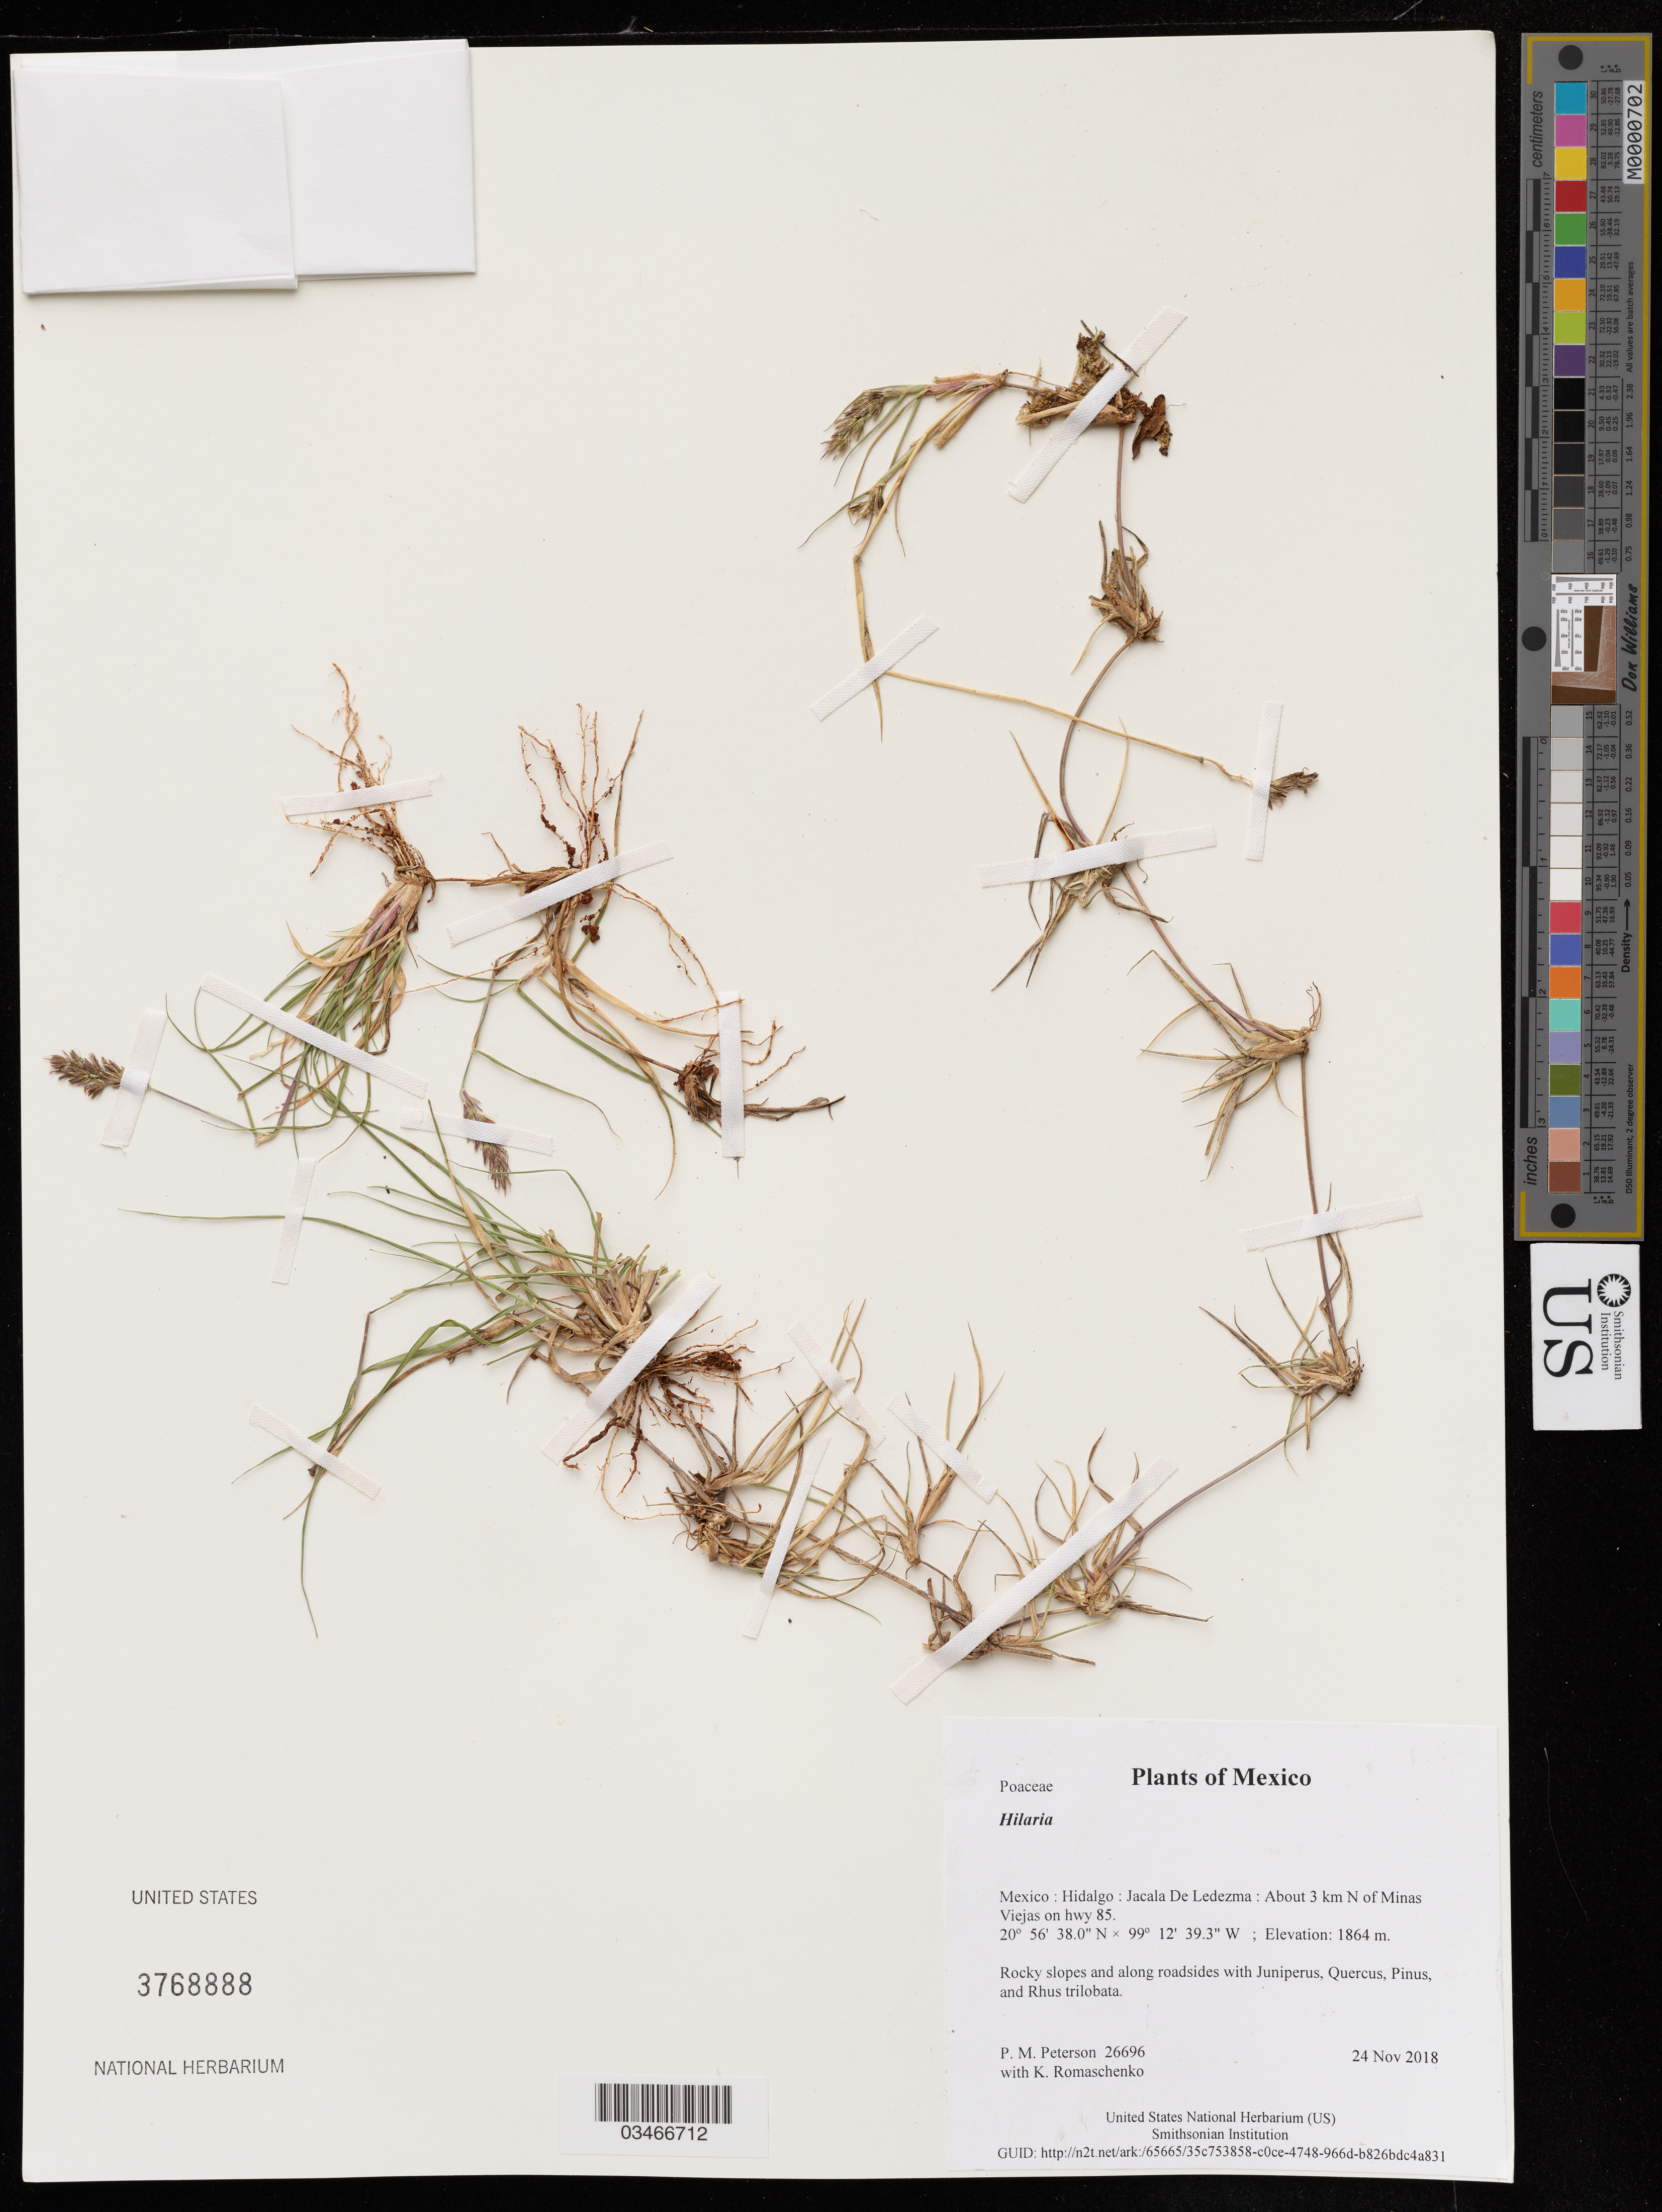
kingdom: Plantae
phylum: Tracheophyta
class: Liliopsida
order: Poales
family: Poaceae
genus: Hilaria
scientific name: Hilaria sp.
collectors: P. M. Peterson & K. Romaschenko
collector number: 26696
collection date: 2018-11-24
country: Mexico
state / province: Hidalgo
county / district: Jacala De Ledezma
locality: About 3 km N of Minas Viejas on hwy 85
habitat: Rocky slopes and along roadsides with Juniperus, Quercus, Pinus, and Rhus trilobata.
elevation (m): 1864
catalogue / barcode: US 3768888